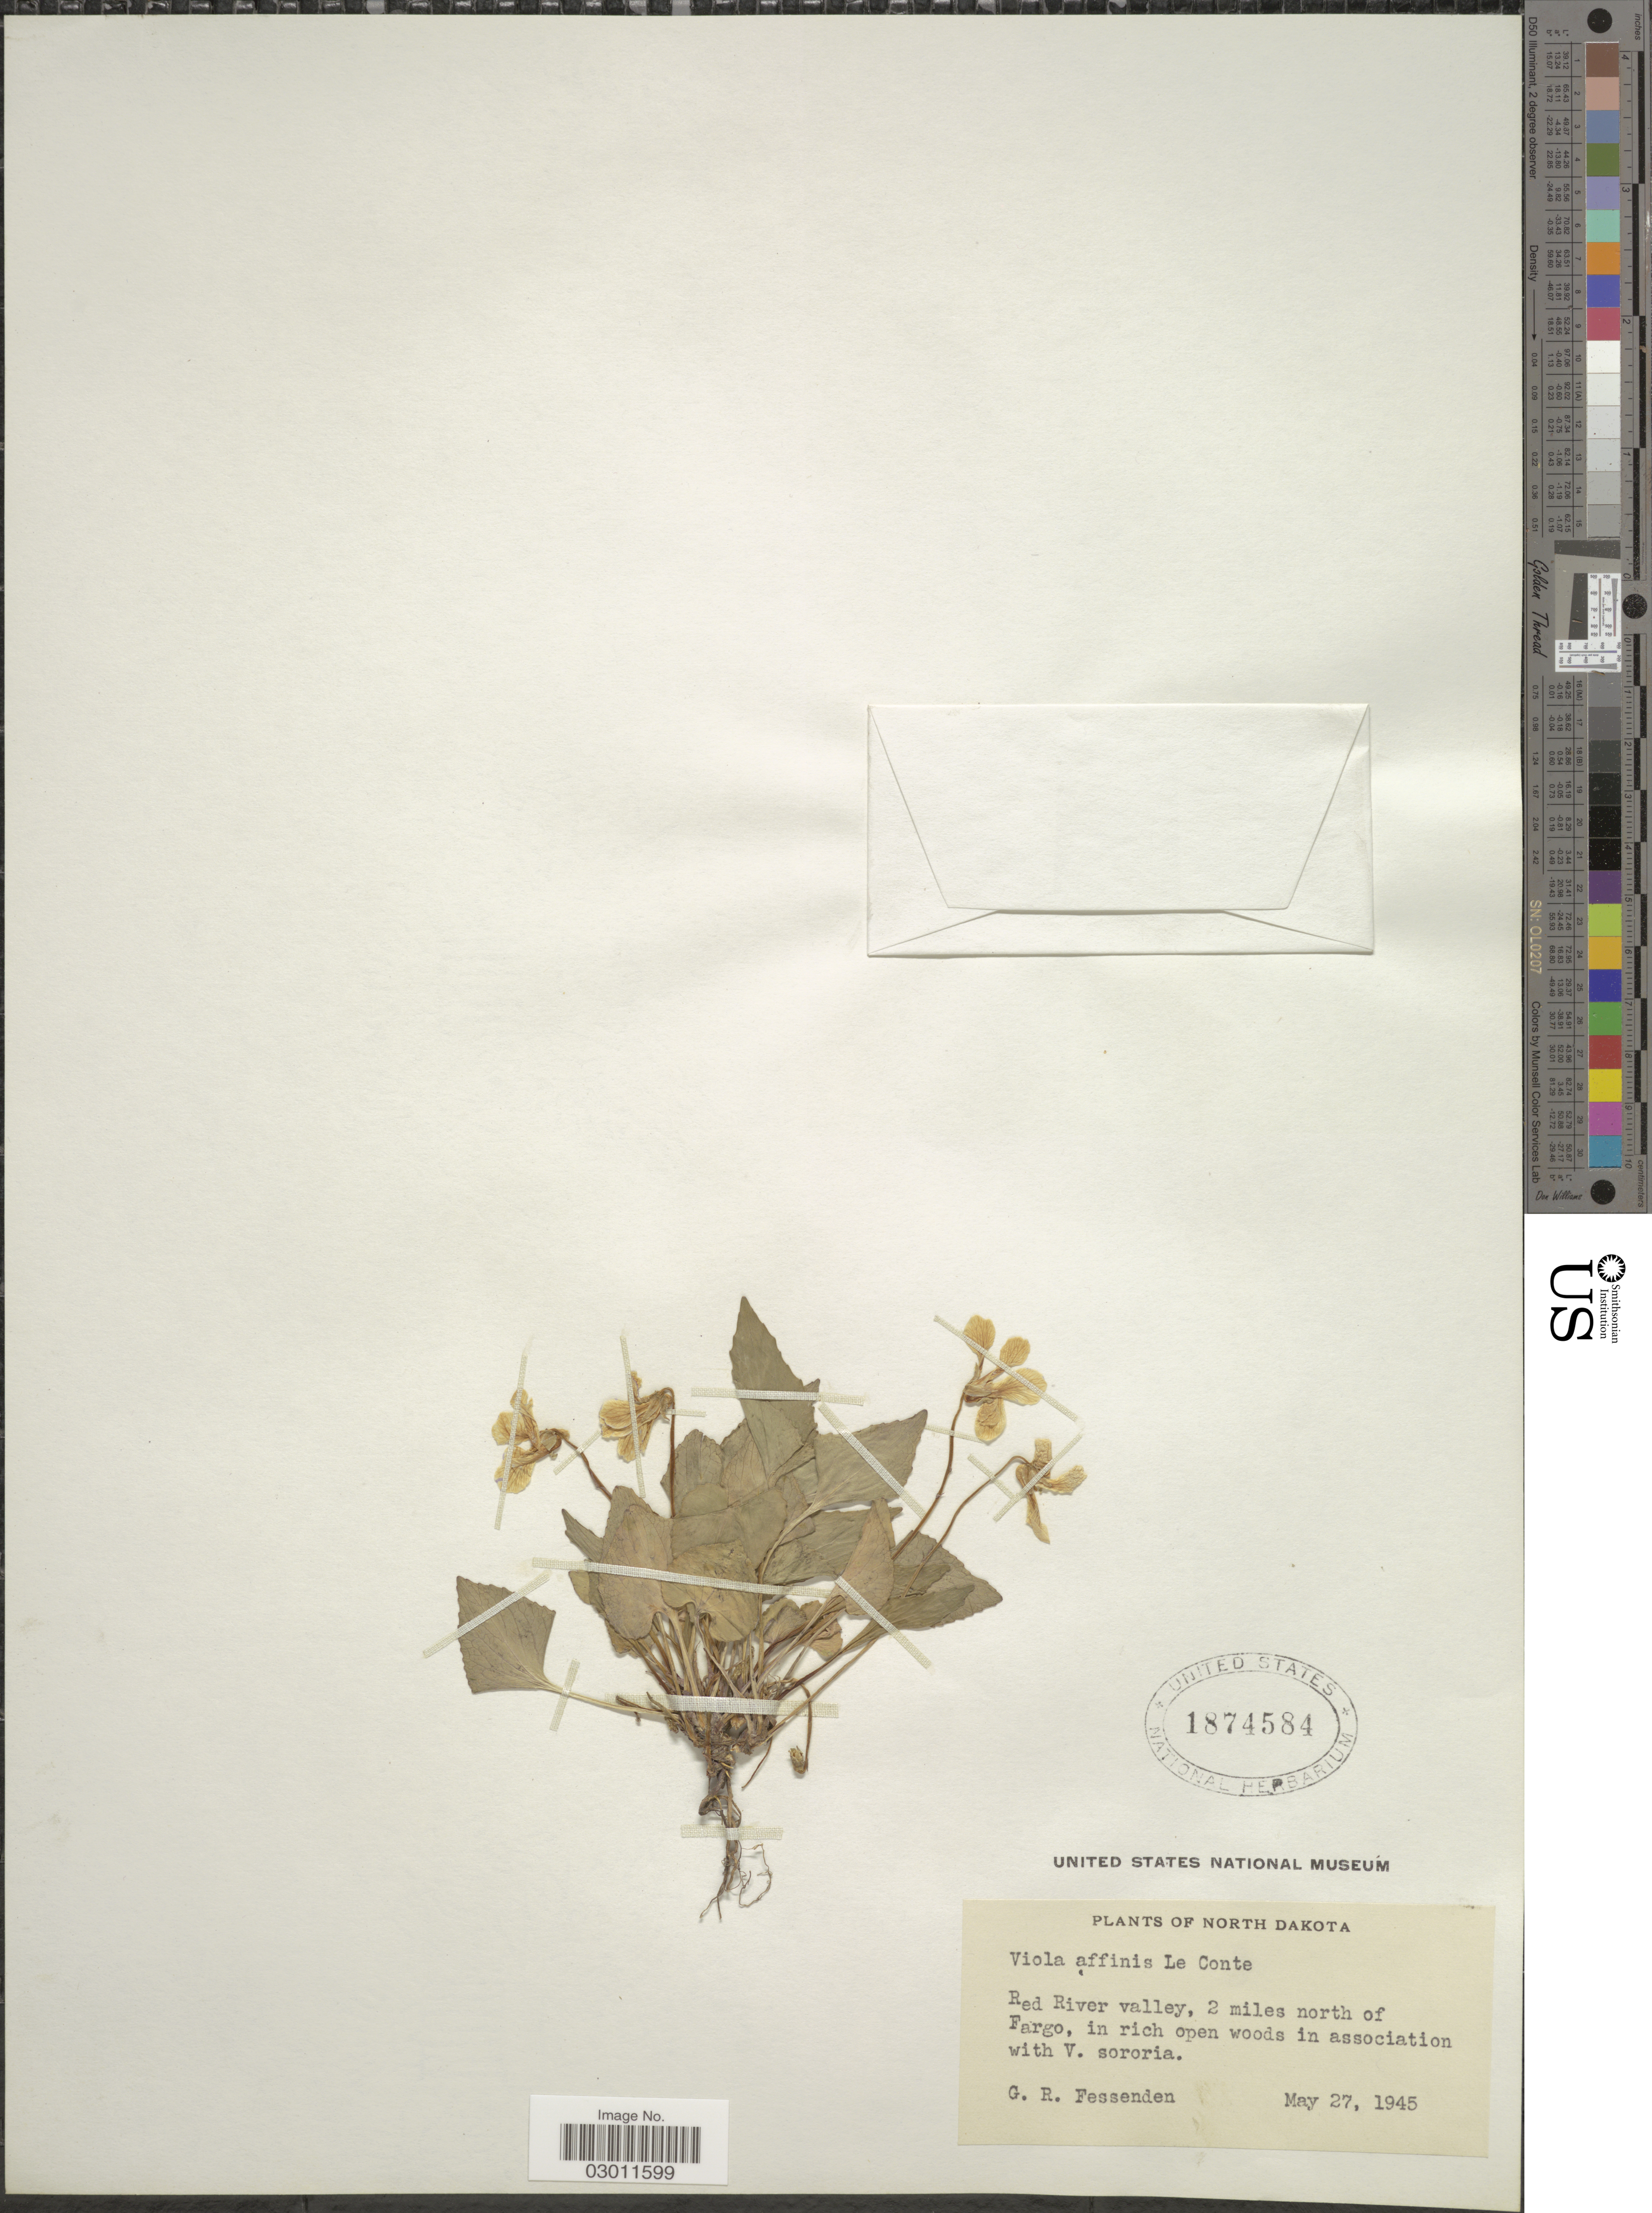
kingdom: Plantae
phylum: Tracheophyta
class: Magnoliopsida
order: Malpighiales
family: Violaceae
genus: Viola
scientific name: Viola affinis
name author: LeConte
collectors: G. Fessenden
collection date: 1945-05-27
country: United States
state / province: North Dakota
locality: Red River valley, 2 miles north of Fargo.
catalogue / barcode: US 1874584